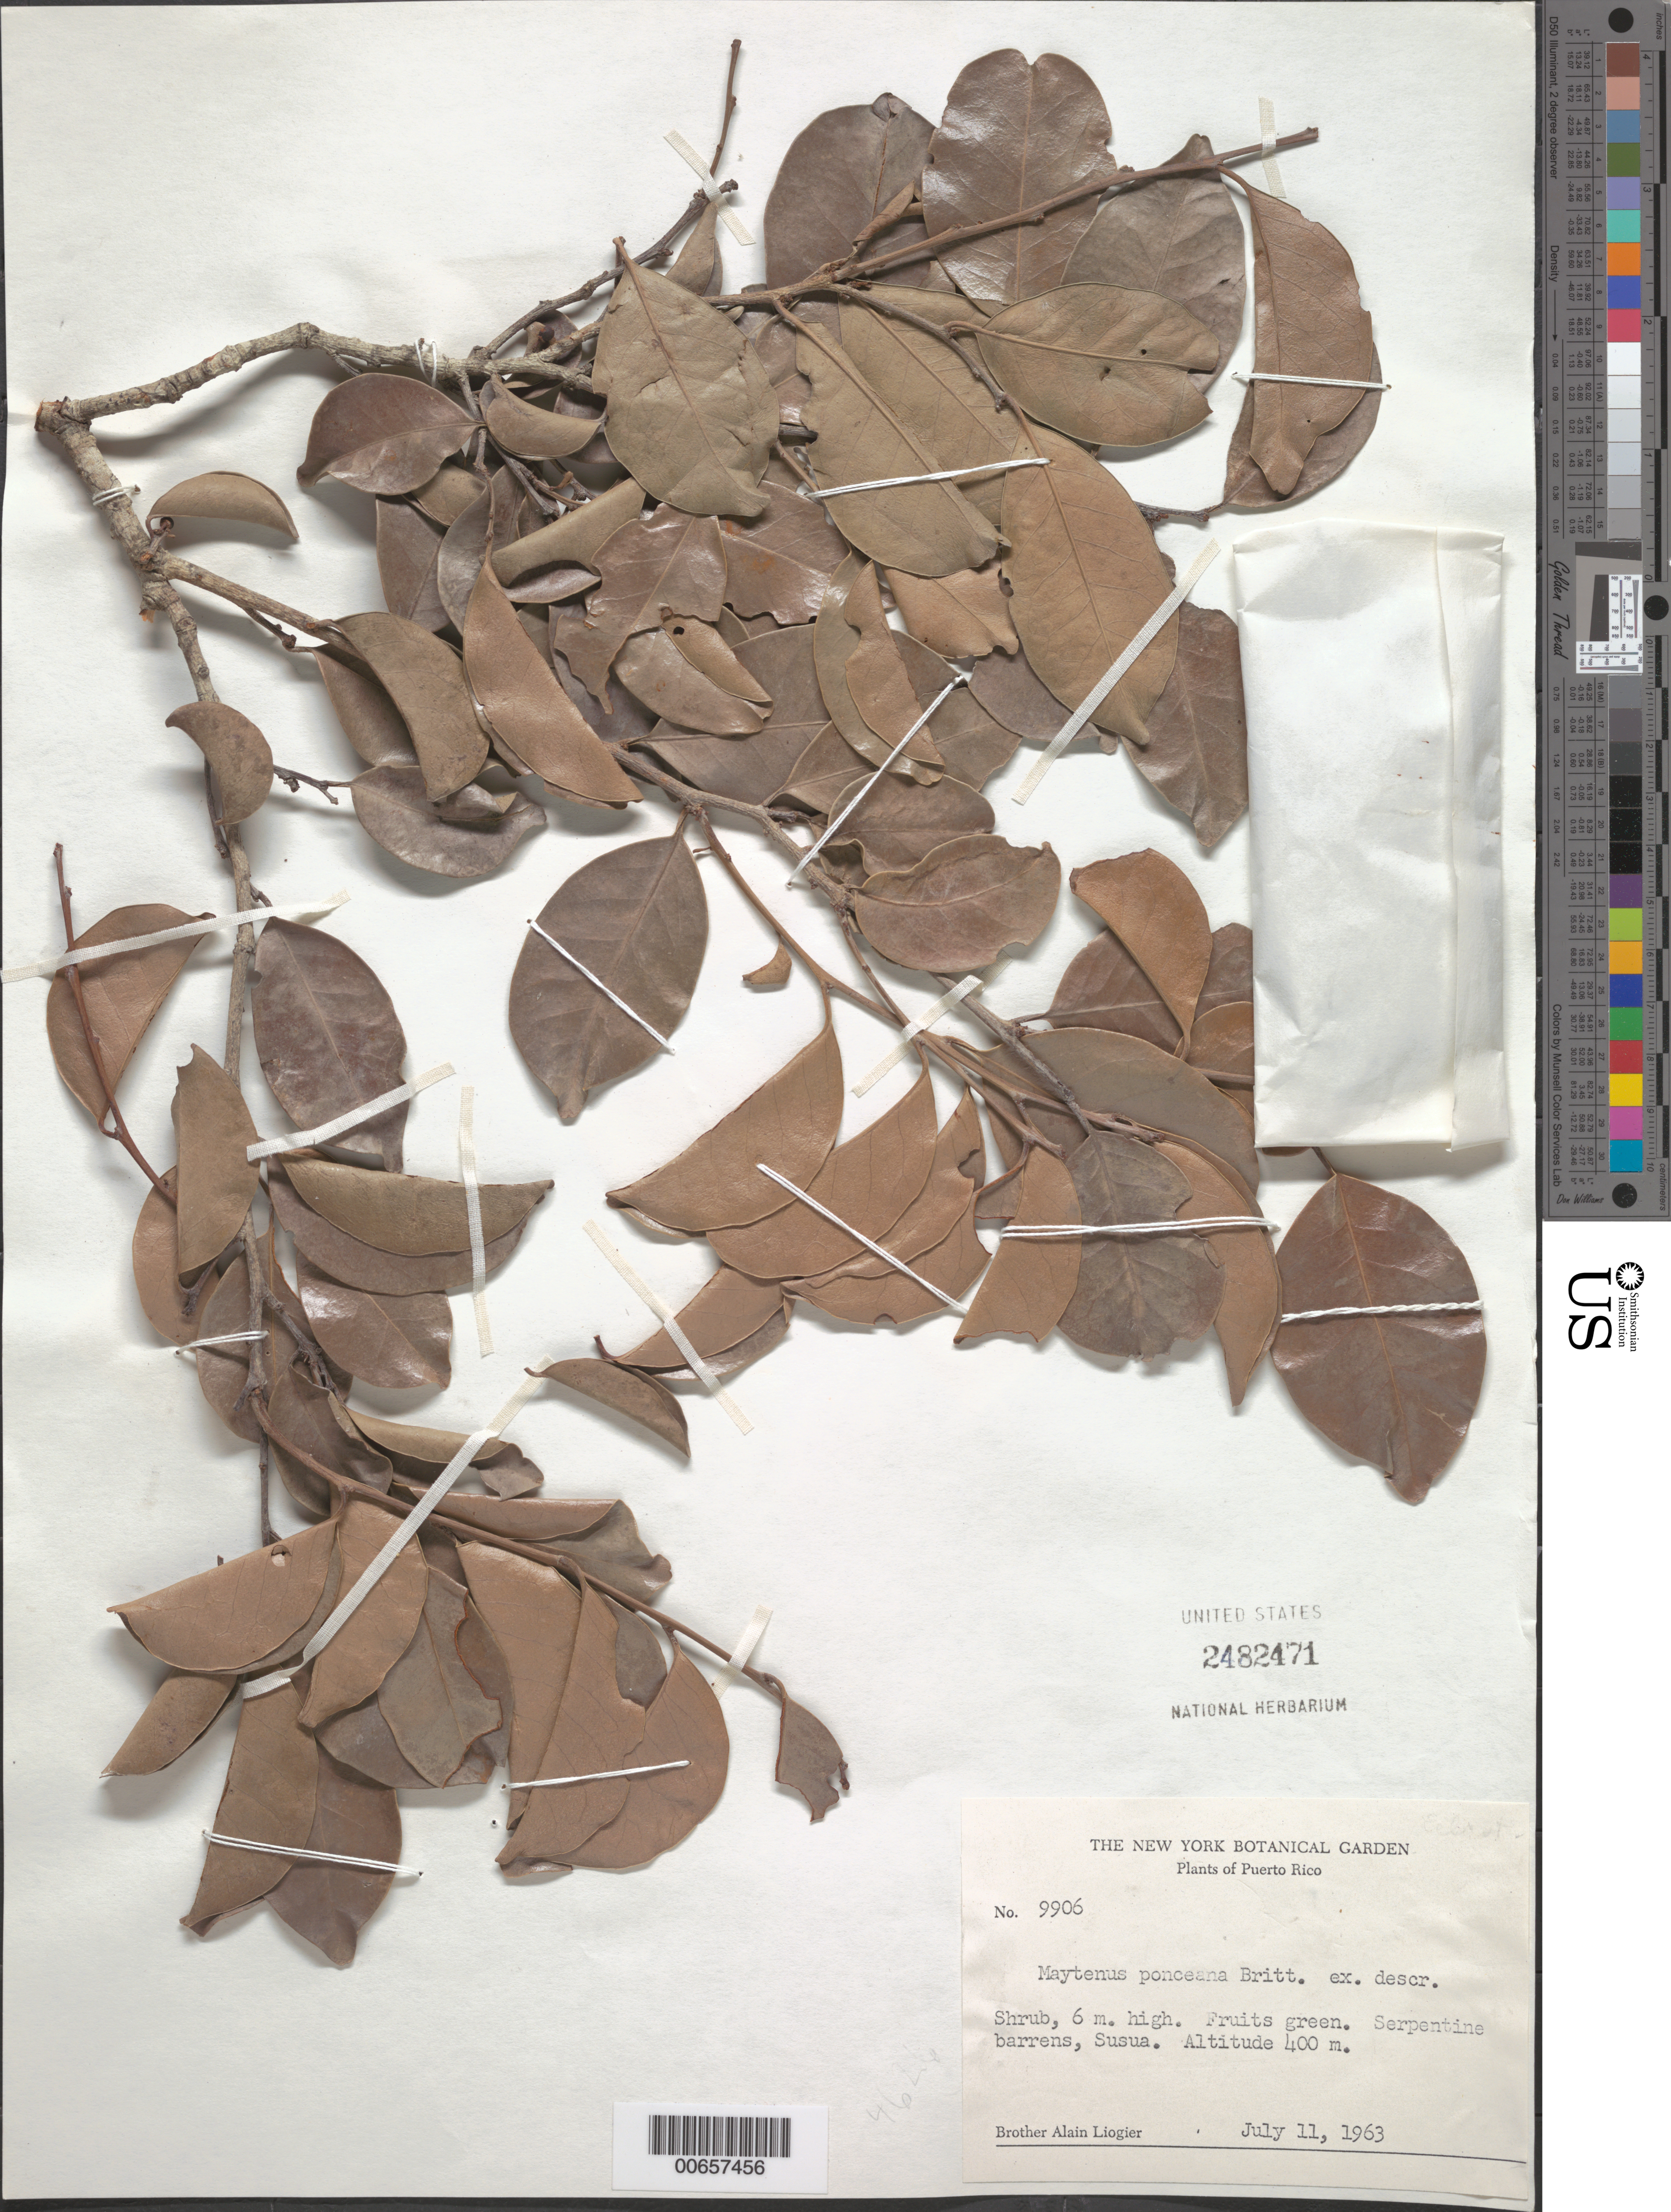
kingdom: Plantae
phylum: Tracheophyta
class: Magnoliopsida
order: Celastrales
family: Celastraceae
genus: Maytenus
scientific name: Maytenus ponceana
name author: Britton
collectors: A. H. Liogier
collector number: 9906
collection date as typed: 11 Jul 1963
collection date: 1963-07-11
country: Puerto Rico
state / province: Yauco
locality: Susua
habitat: Serpentine barrens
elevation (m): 400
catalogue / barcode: US 2482471